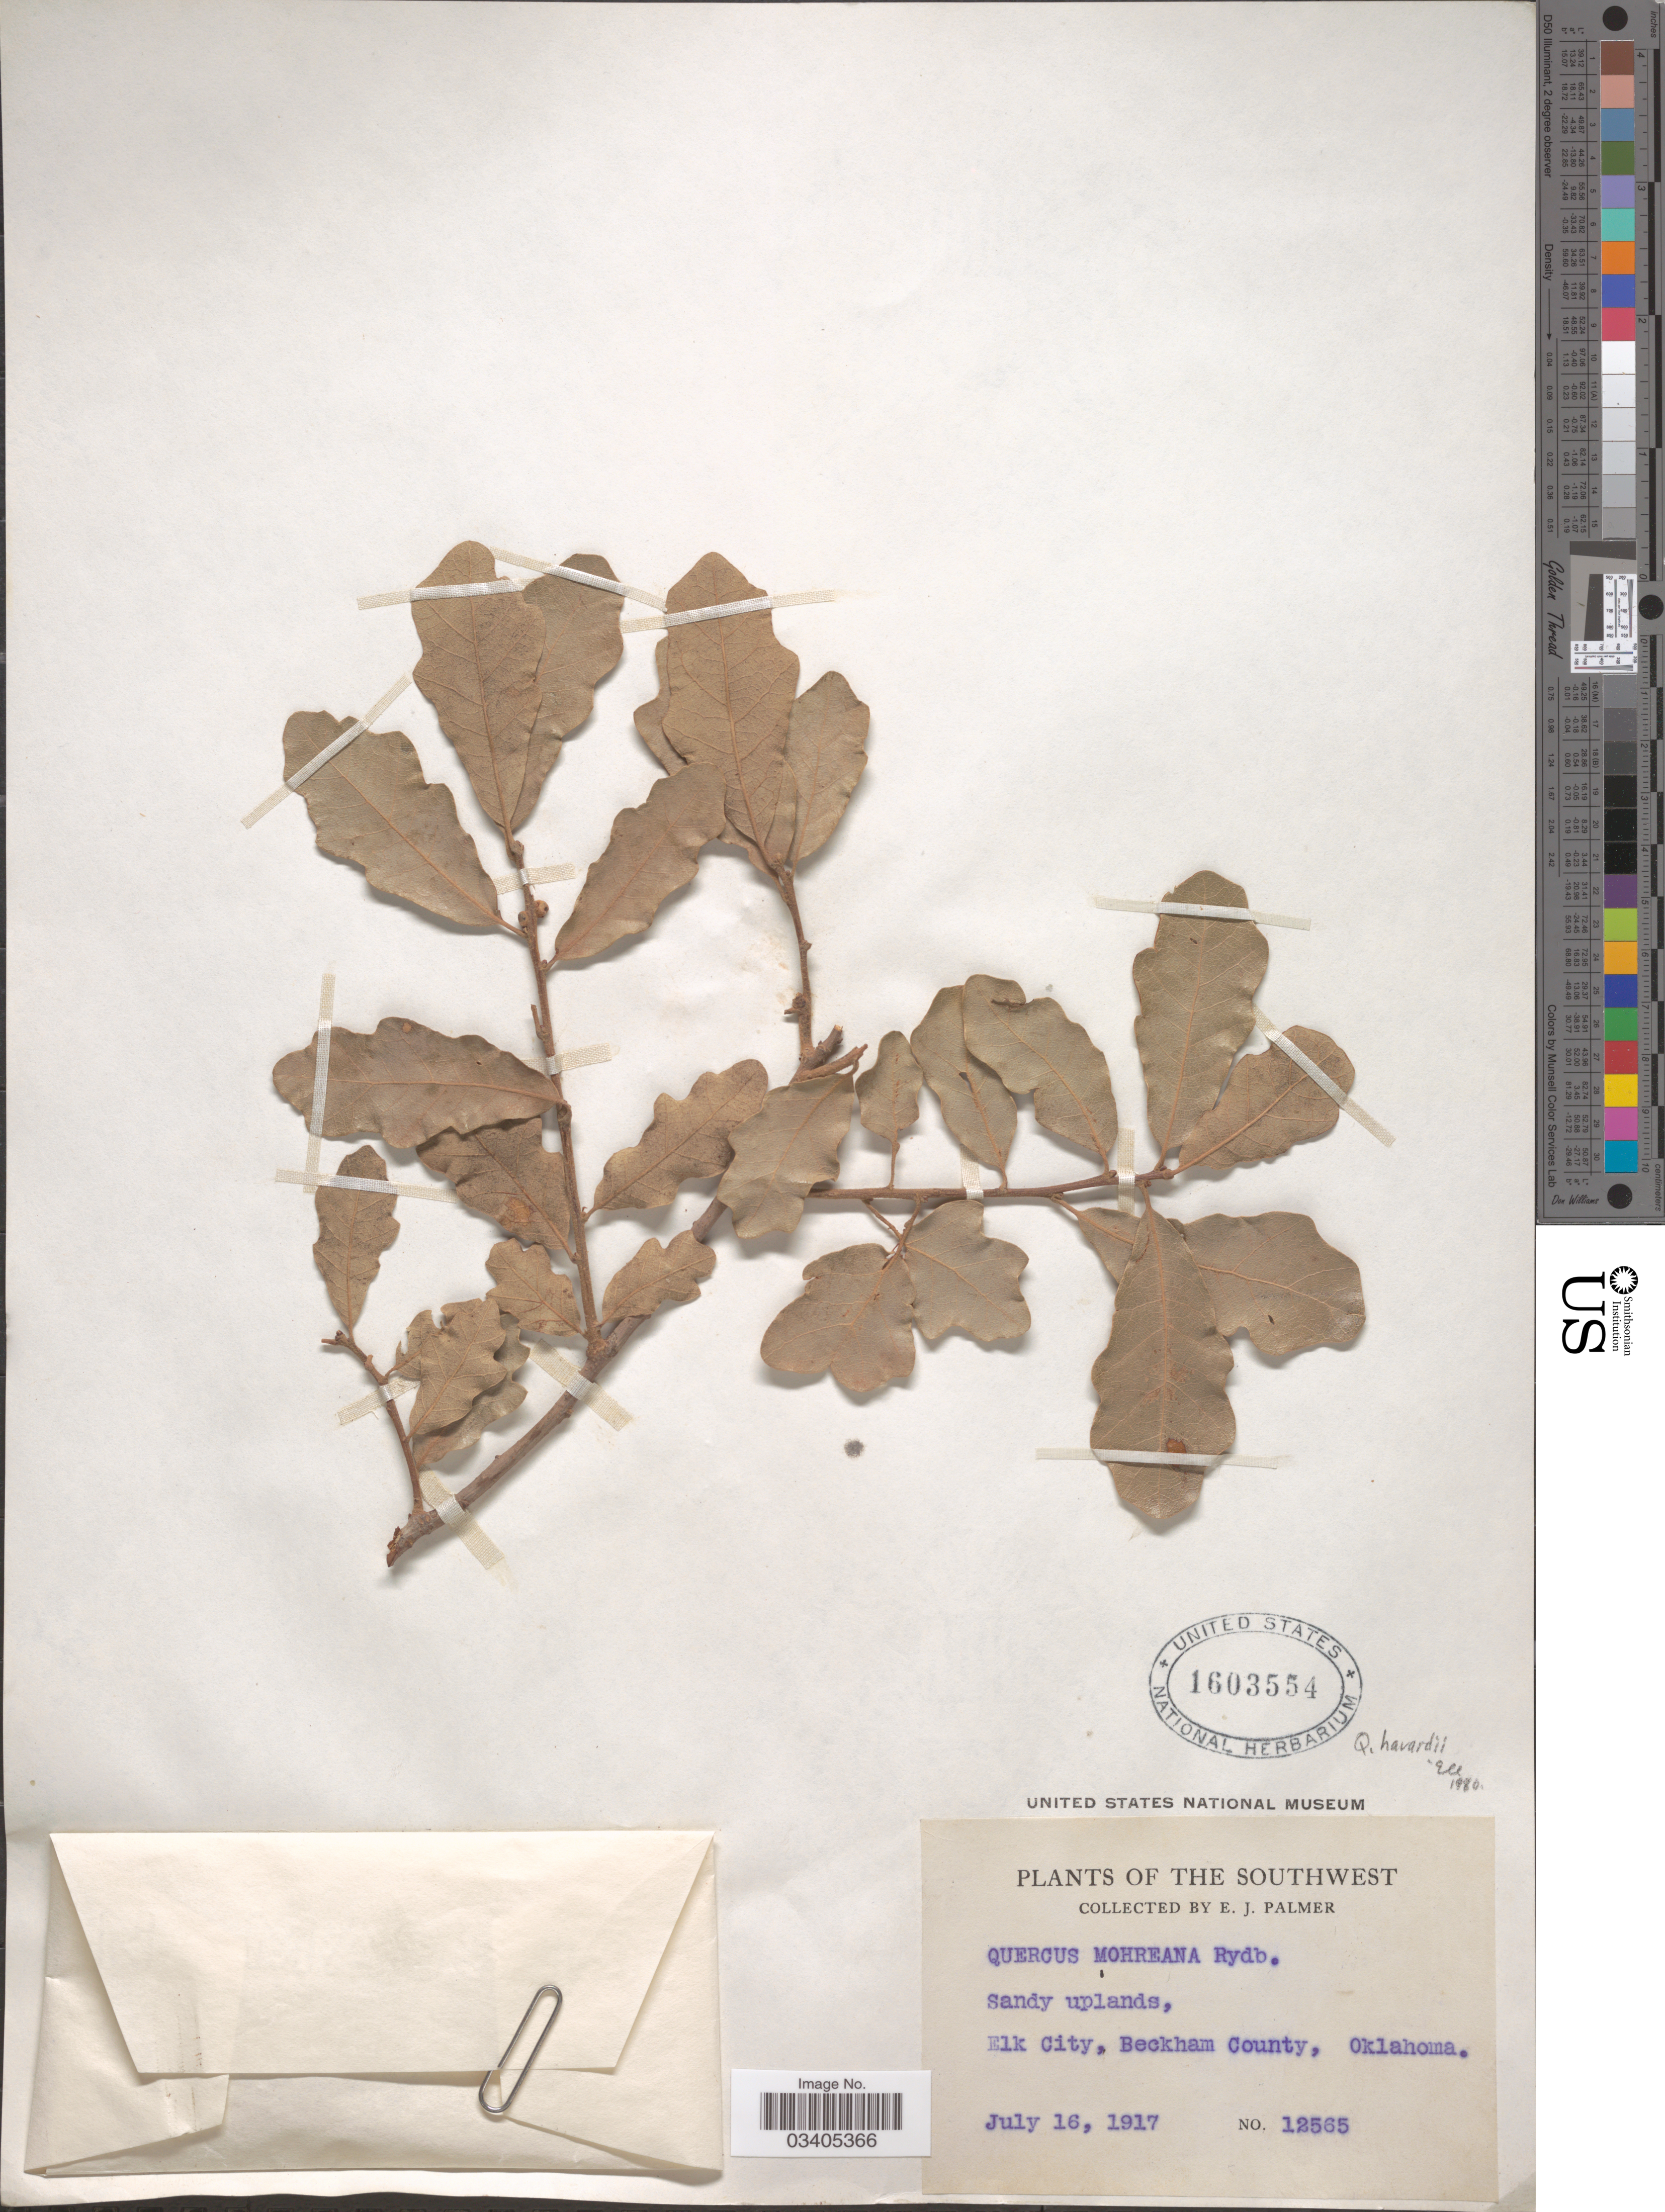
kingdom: Plantae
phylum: Tracheophyta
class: Magnoliopsida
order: Fagales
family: Fagaceae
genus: Quercus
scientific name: Quercus havardii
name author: Rydb.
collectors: E. J. Palmer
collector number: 12565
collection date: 1917-07-16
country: United States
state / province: Oklahoma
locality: Southwest. Elk City, Beckham County.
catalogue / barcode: US 1603554